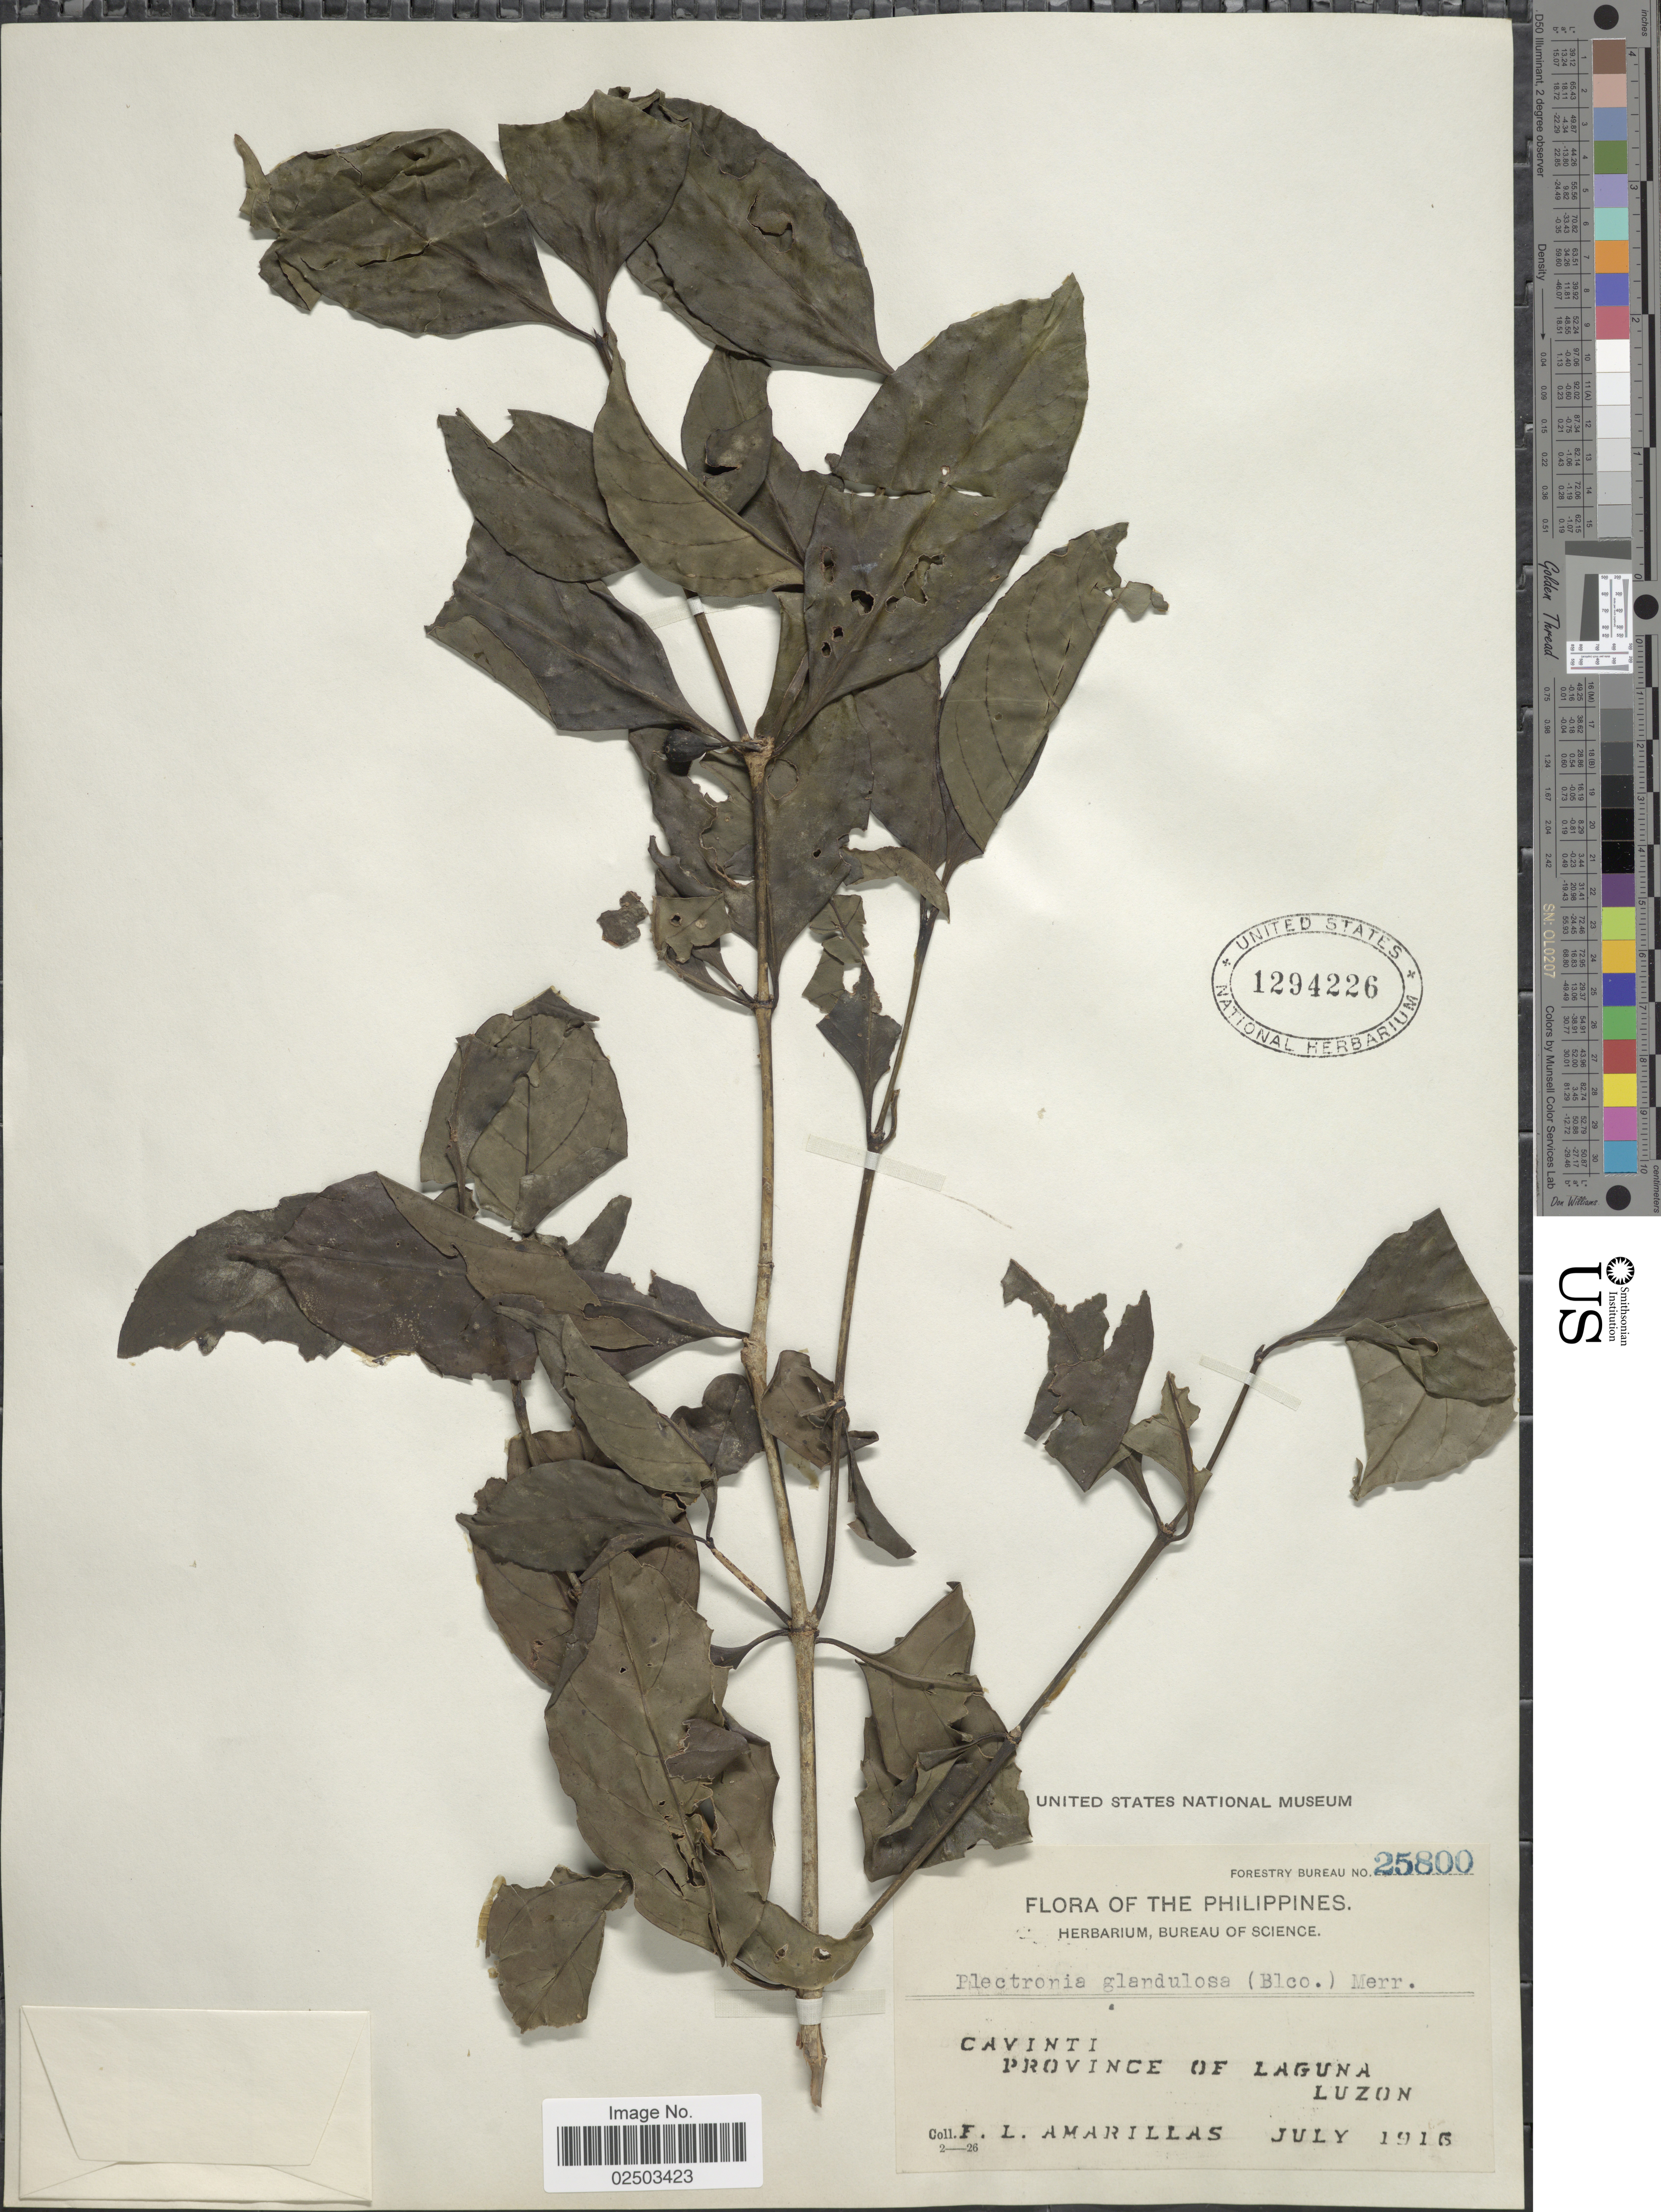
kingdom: Plantae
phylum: Tracheophyta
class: Magnoliopsida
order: Gentianales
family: Rubiaceae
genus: Canthium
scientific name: Canthium glandulosum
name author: (Blanco) Merr.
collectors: F. Amarillas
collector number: Forestry Bureau 25800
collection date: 1916-07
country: Philippines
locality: Cavinti, Province of Laguna, Luzon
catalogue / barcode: US 1294226